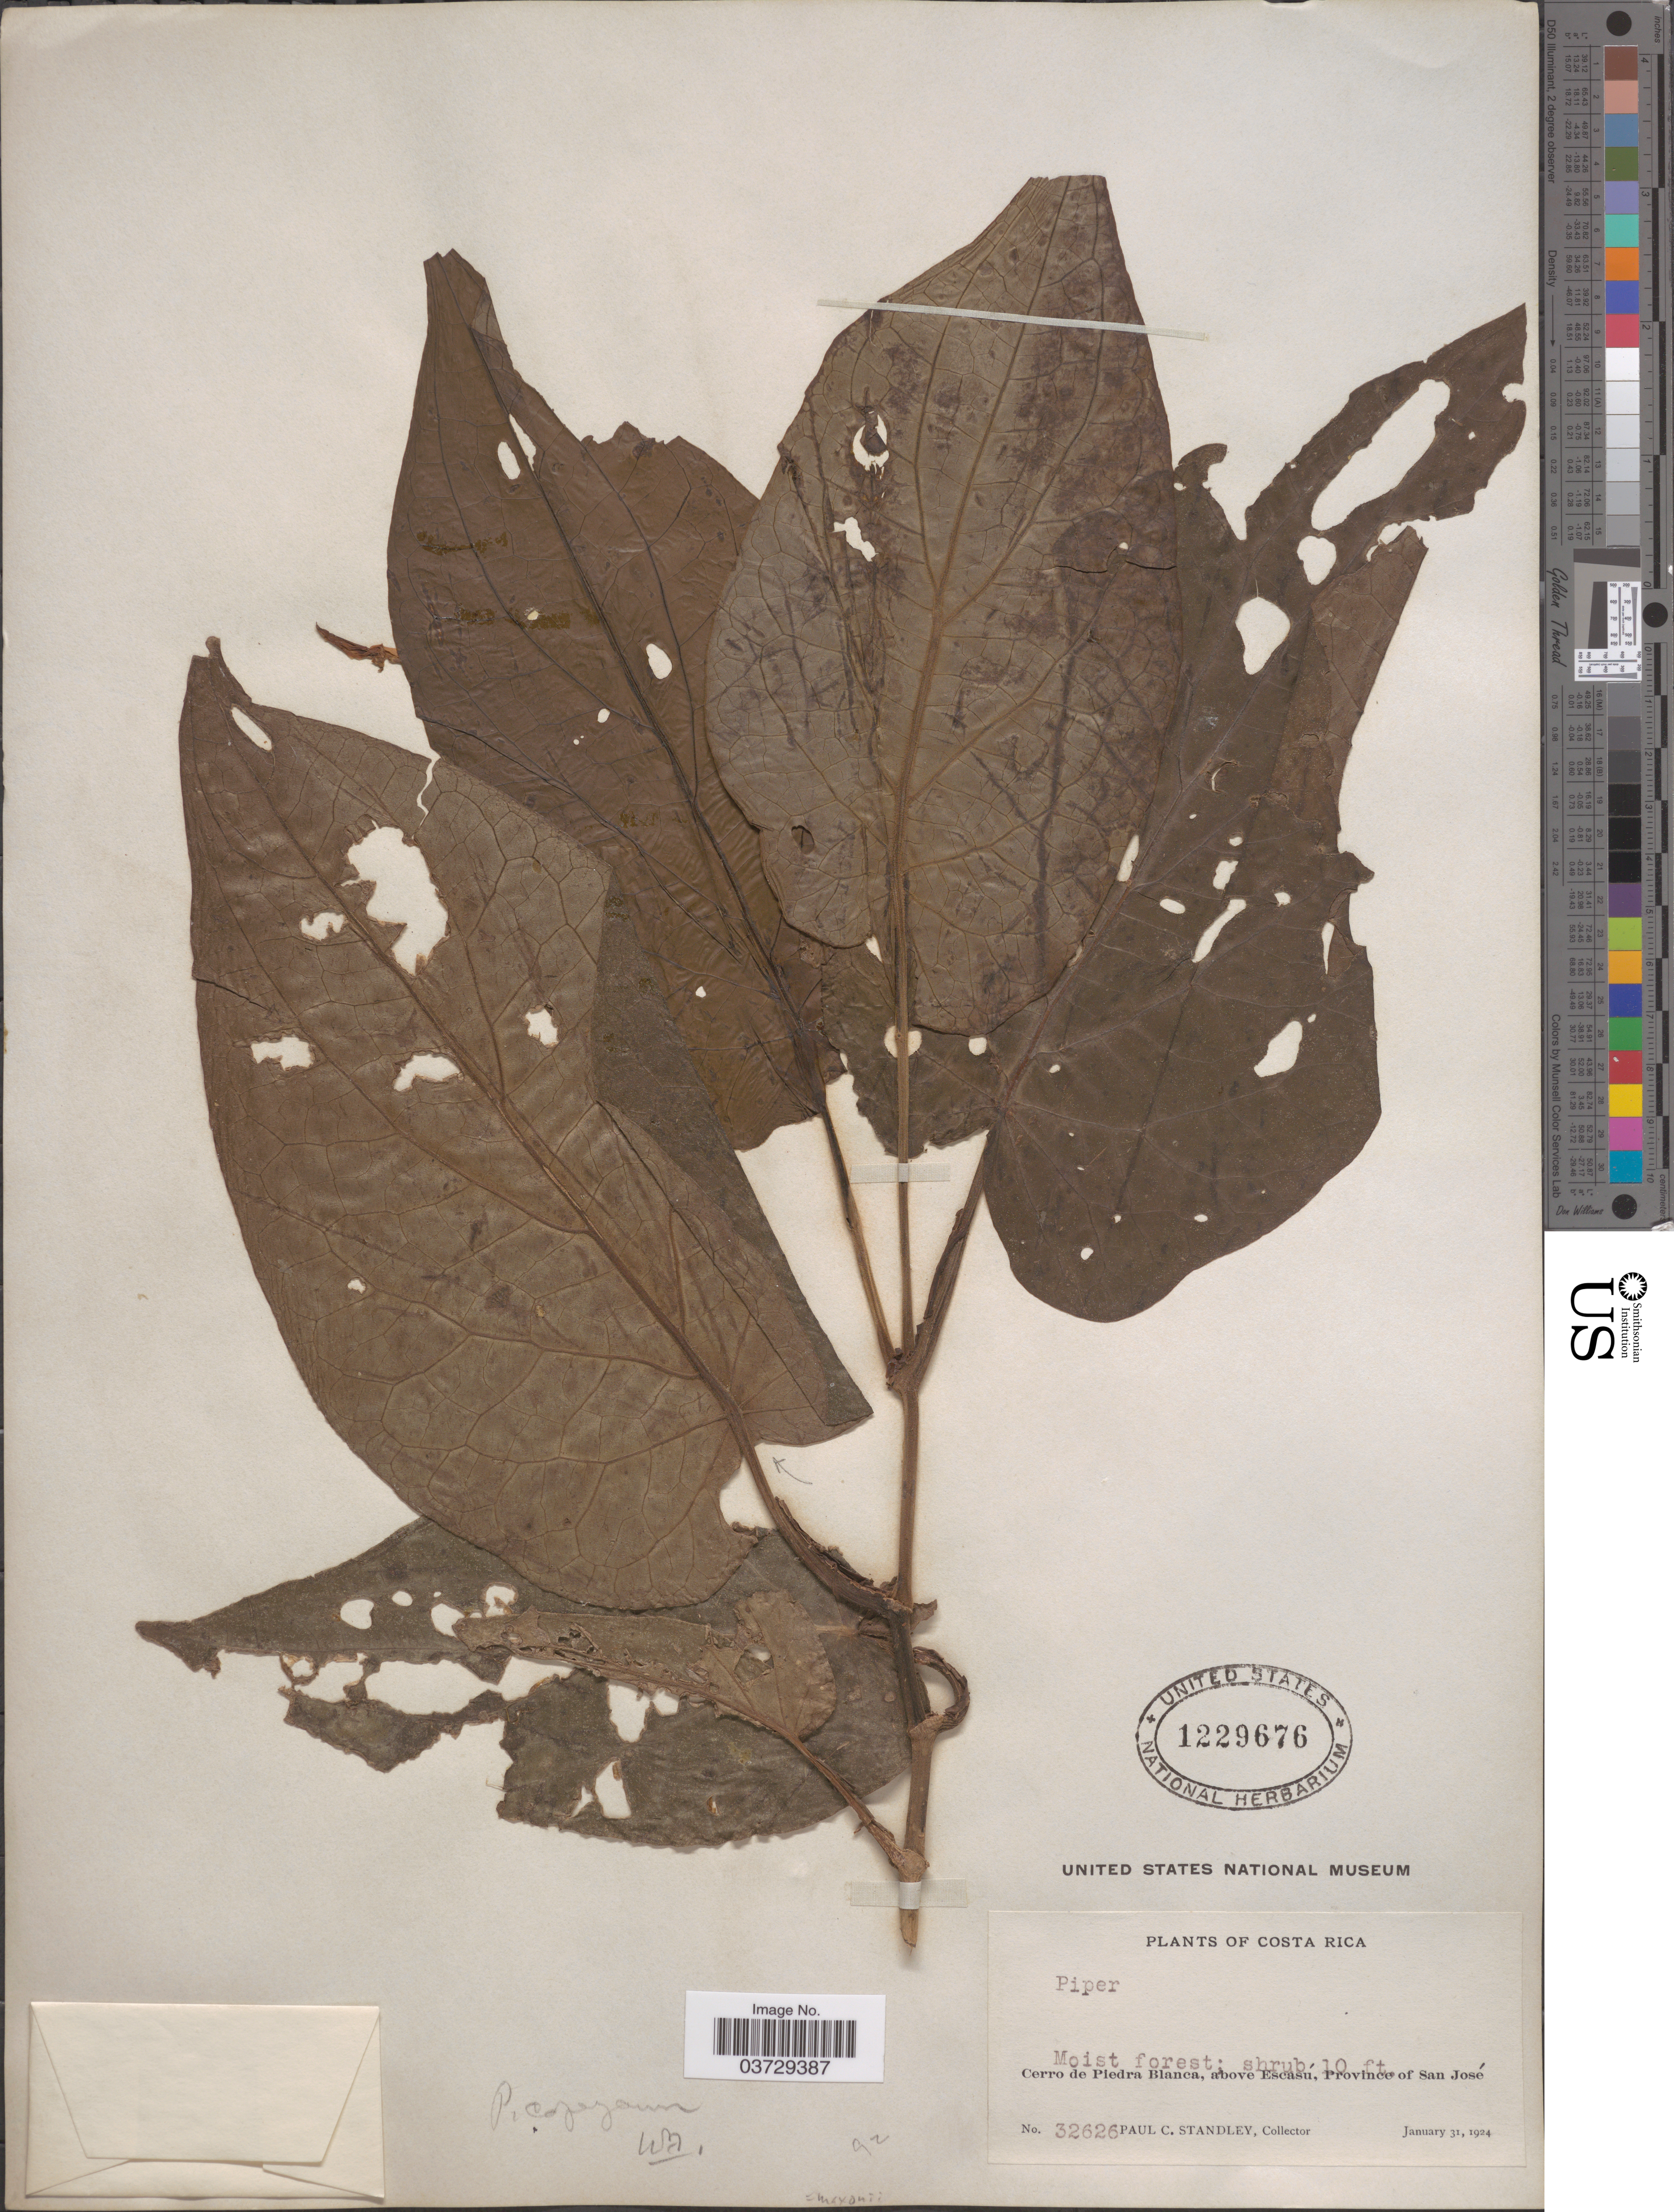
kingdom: Plantae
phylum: Tracheophyta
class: Magnoliopsida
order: Piperales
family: Piperaceae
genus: Piper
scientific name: Piper maxonii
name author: C. DC.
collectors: P. C. Standley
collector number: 32626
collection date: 1924-01-31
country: Costa Rica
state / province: San José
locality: Cerro de Piedra Blanca, above Escasa.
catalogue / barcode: US 1229676